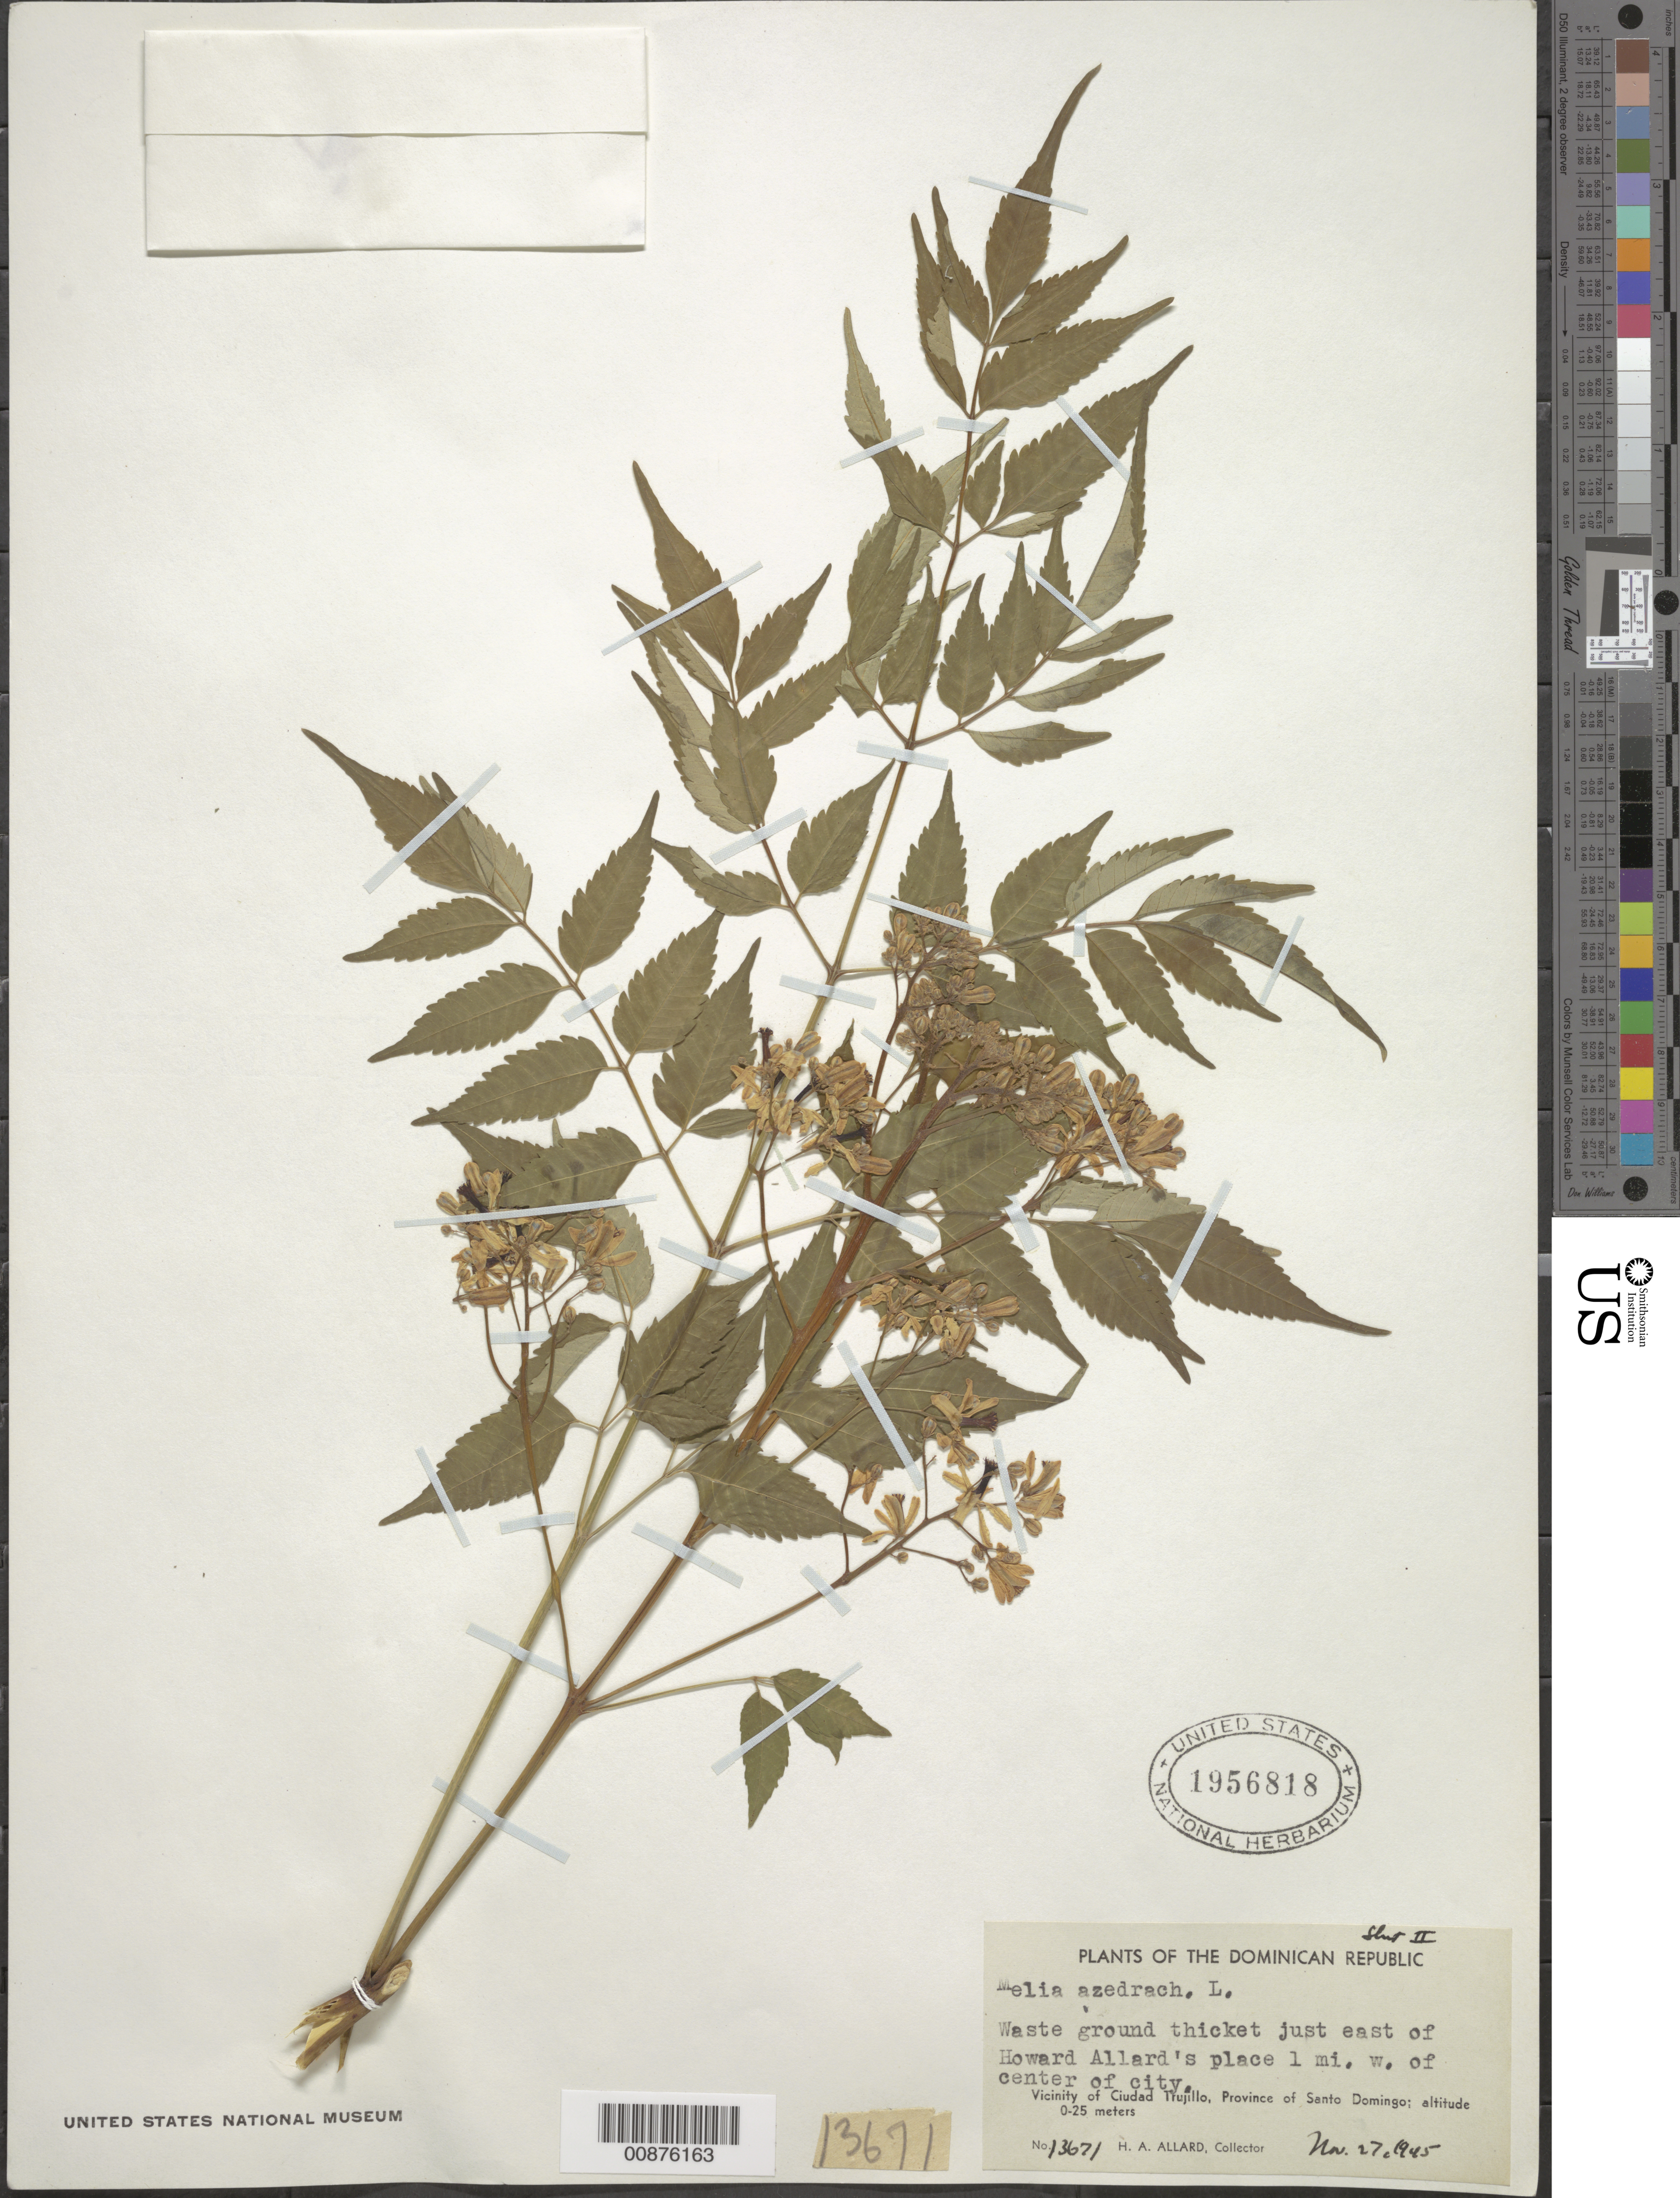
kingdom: Plantae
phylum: Tracheophyta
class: Magnoliopsida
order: Sapindales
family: Meliaceae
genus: Melia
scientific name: Melia azedarach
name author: L.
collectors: H. A. Allard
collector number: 13671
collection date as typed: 27 Nov 1945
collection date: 1945-11-27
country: Dominican Republic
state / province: Distrito Nacional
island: Hispaniola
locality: Vicinity of Santo Domingo City, just E of Howard Allard's home, 1 mile W of center of city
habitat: Waste ground thicket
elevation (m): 0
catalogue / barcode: US 1956818